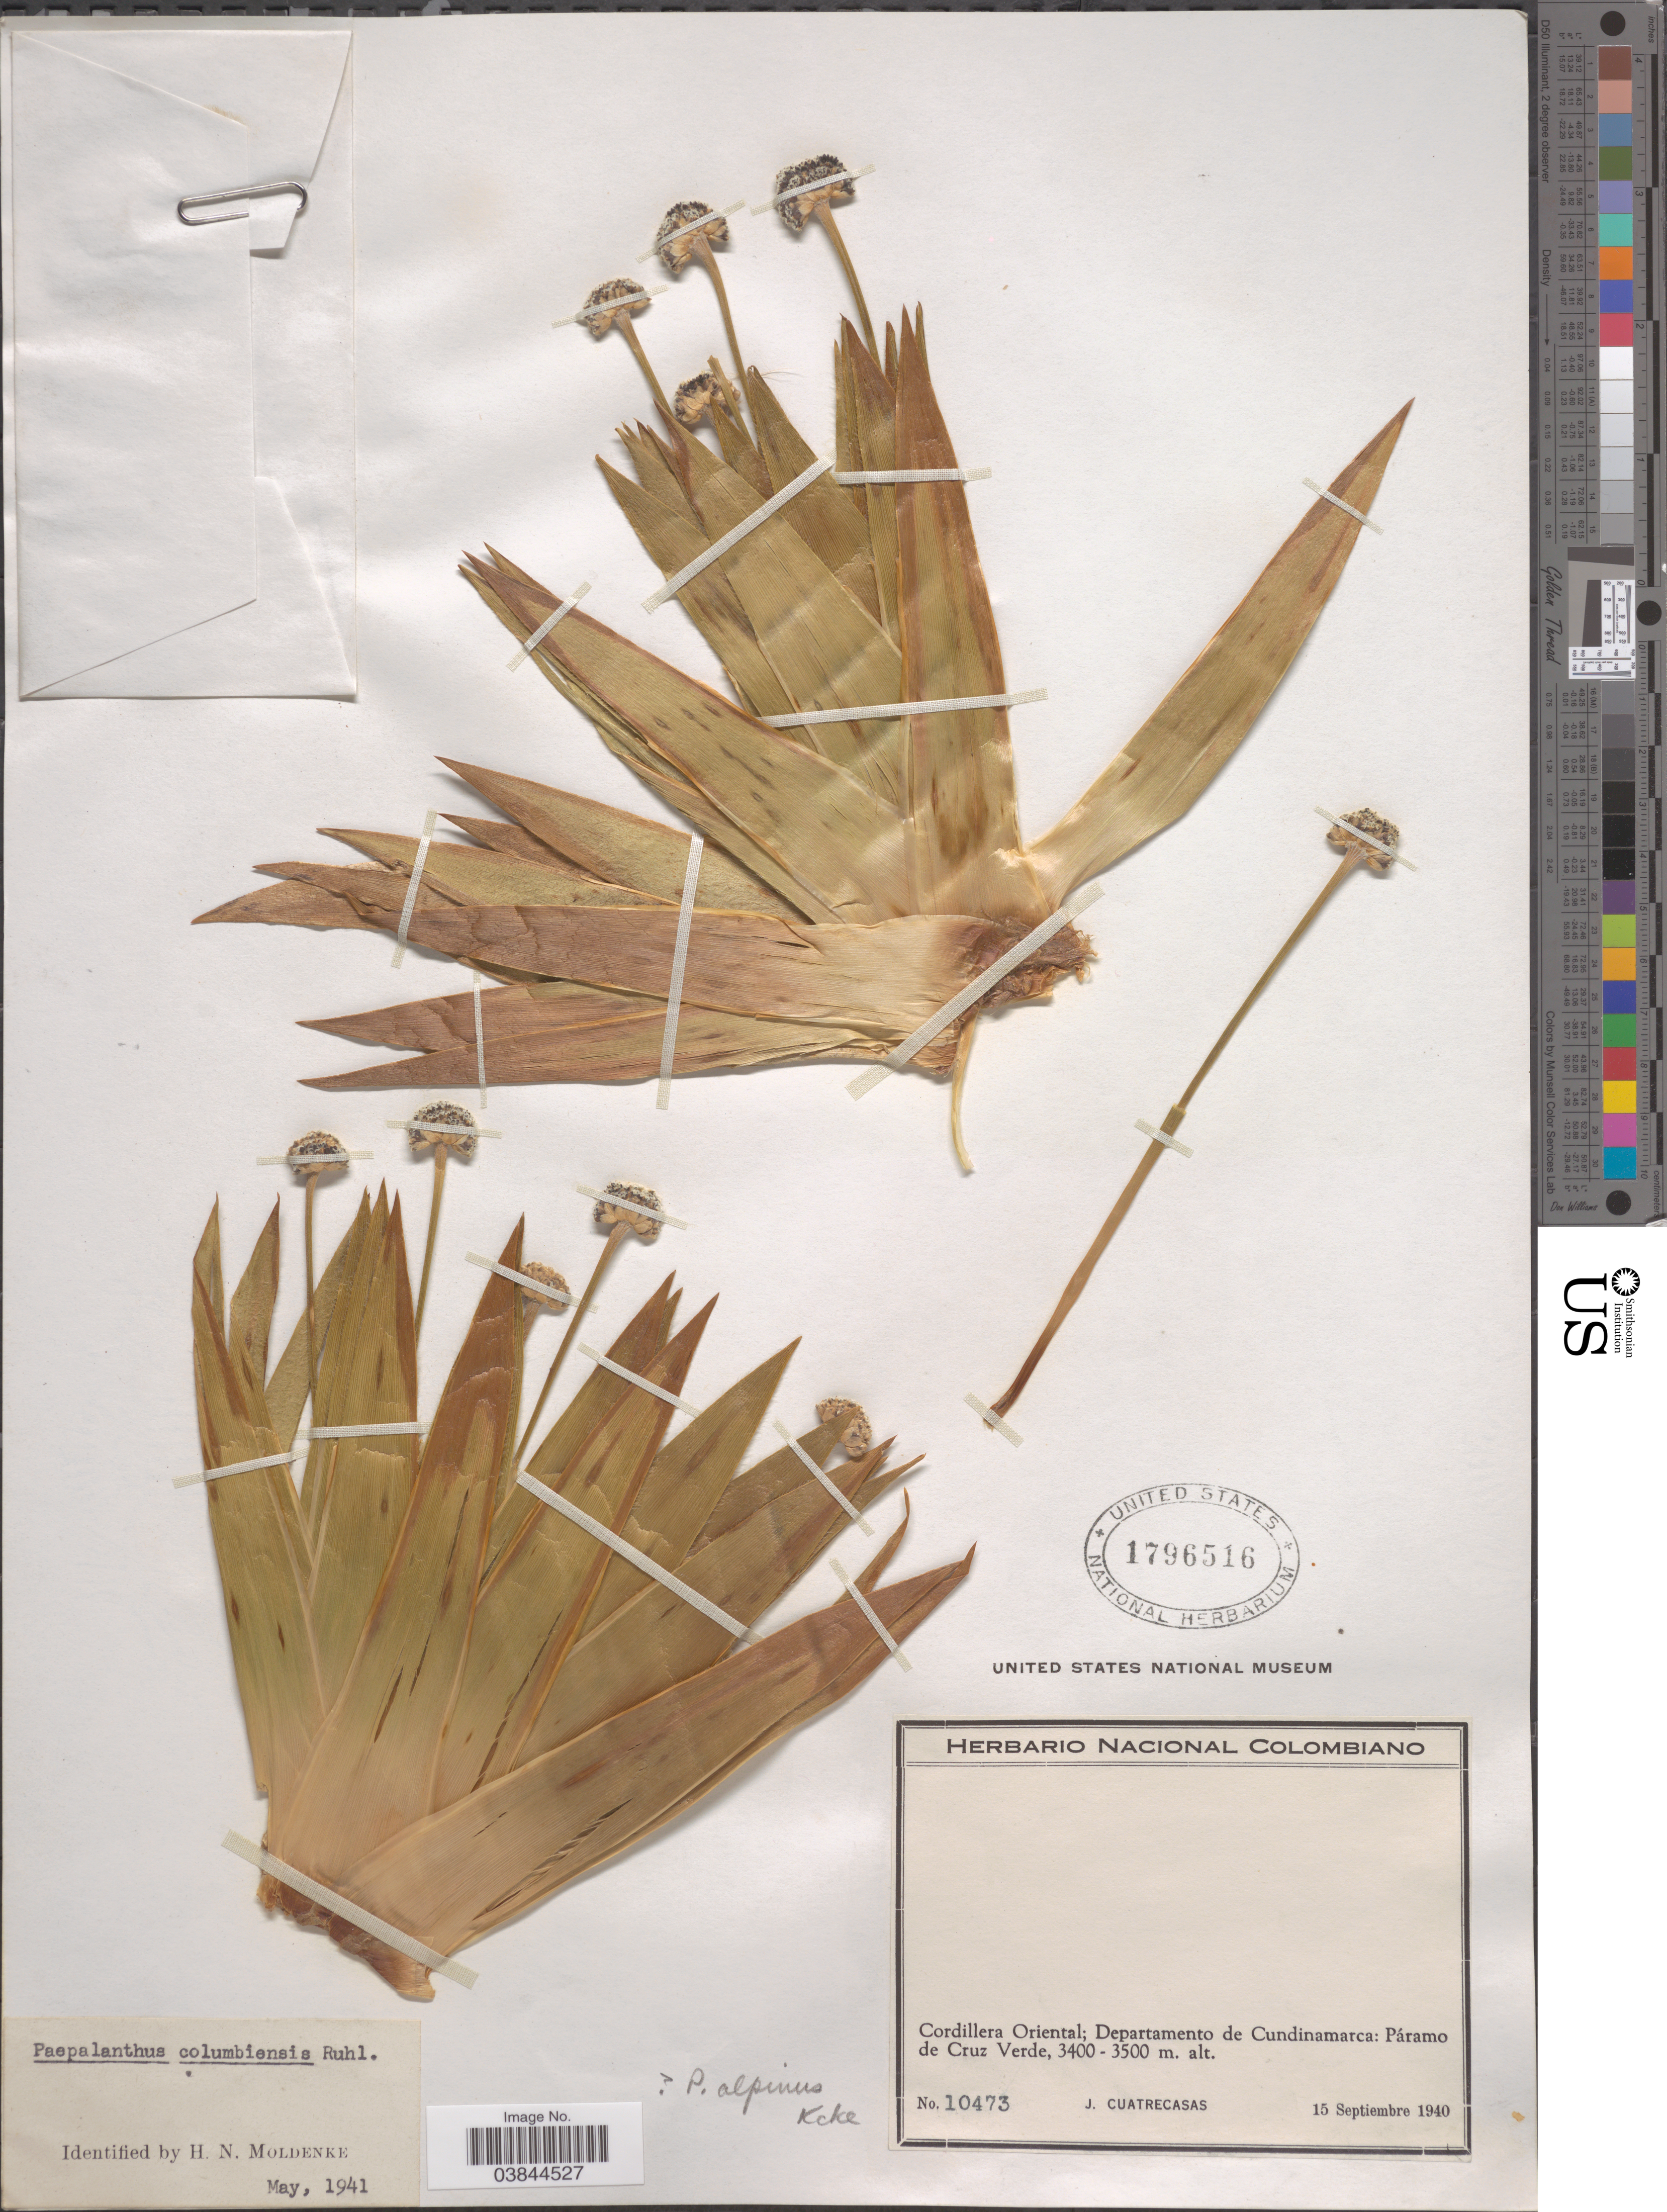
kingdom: Plantae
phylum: Tracheophyta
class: Liliopsida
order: Poales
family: Eriocaulaceae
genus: Paepalanthus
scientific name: Paepalanthus alpinus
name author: Körn.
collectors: J. Cuatrecasas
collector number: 10473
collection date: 1940-09-15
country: Colombia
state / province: Cundinamarca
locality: Cordillera Oriental; Departamento de Cundinamarca: Páramo de Cruz Verde.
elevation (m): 3400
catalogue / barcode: US 1796516